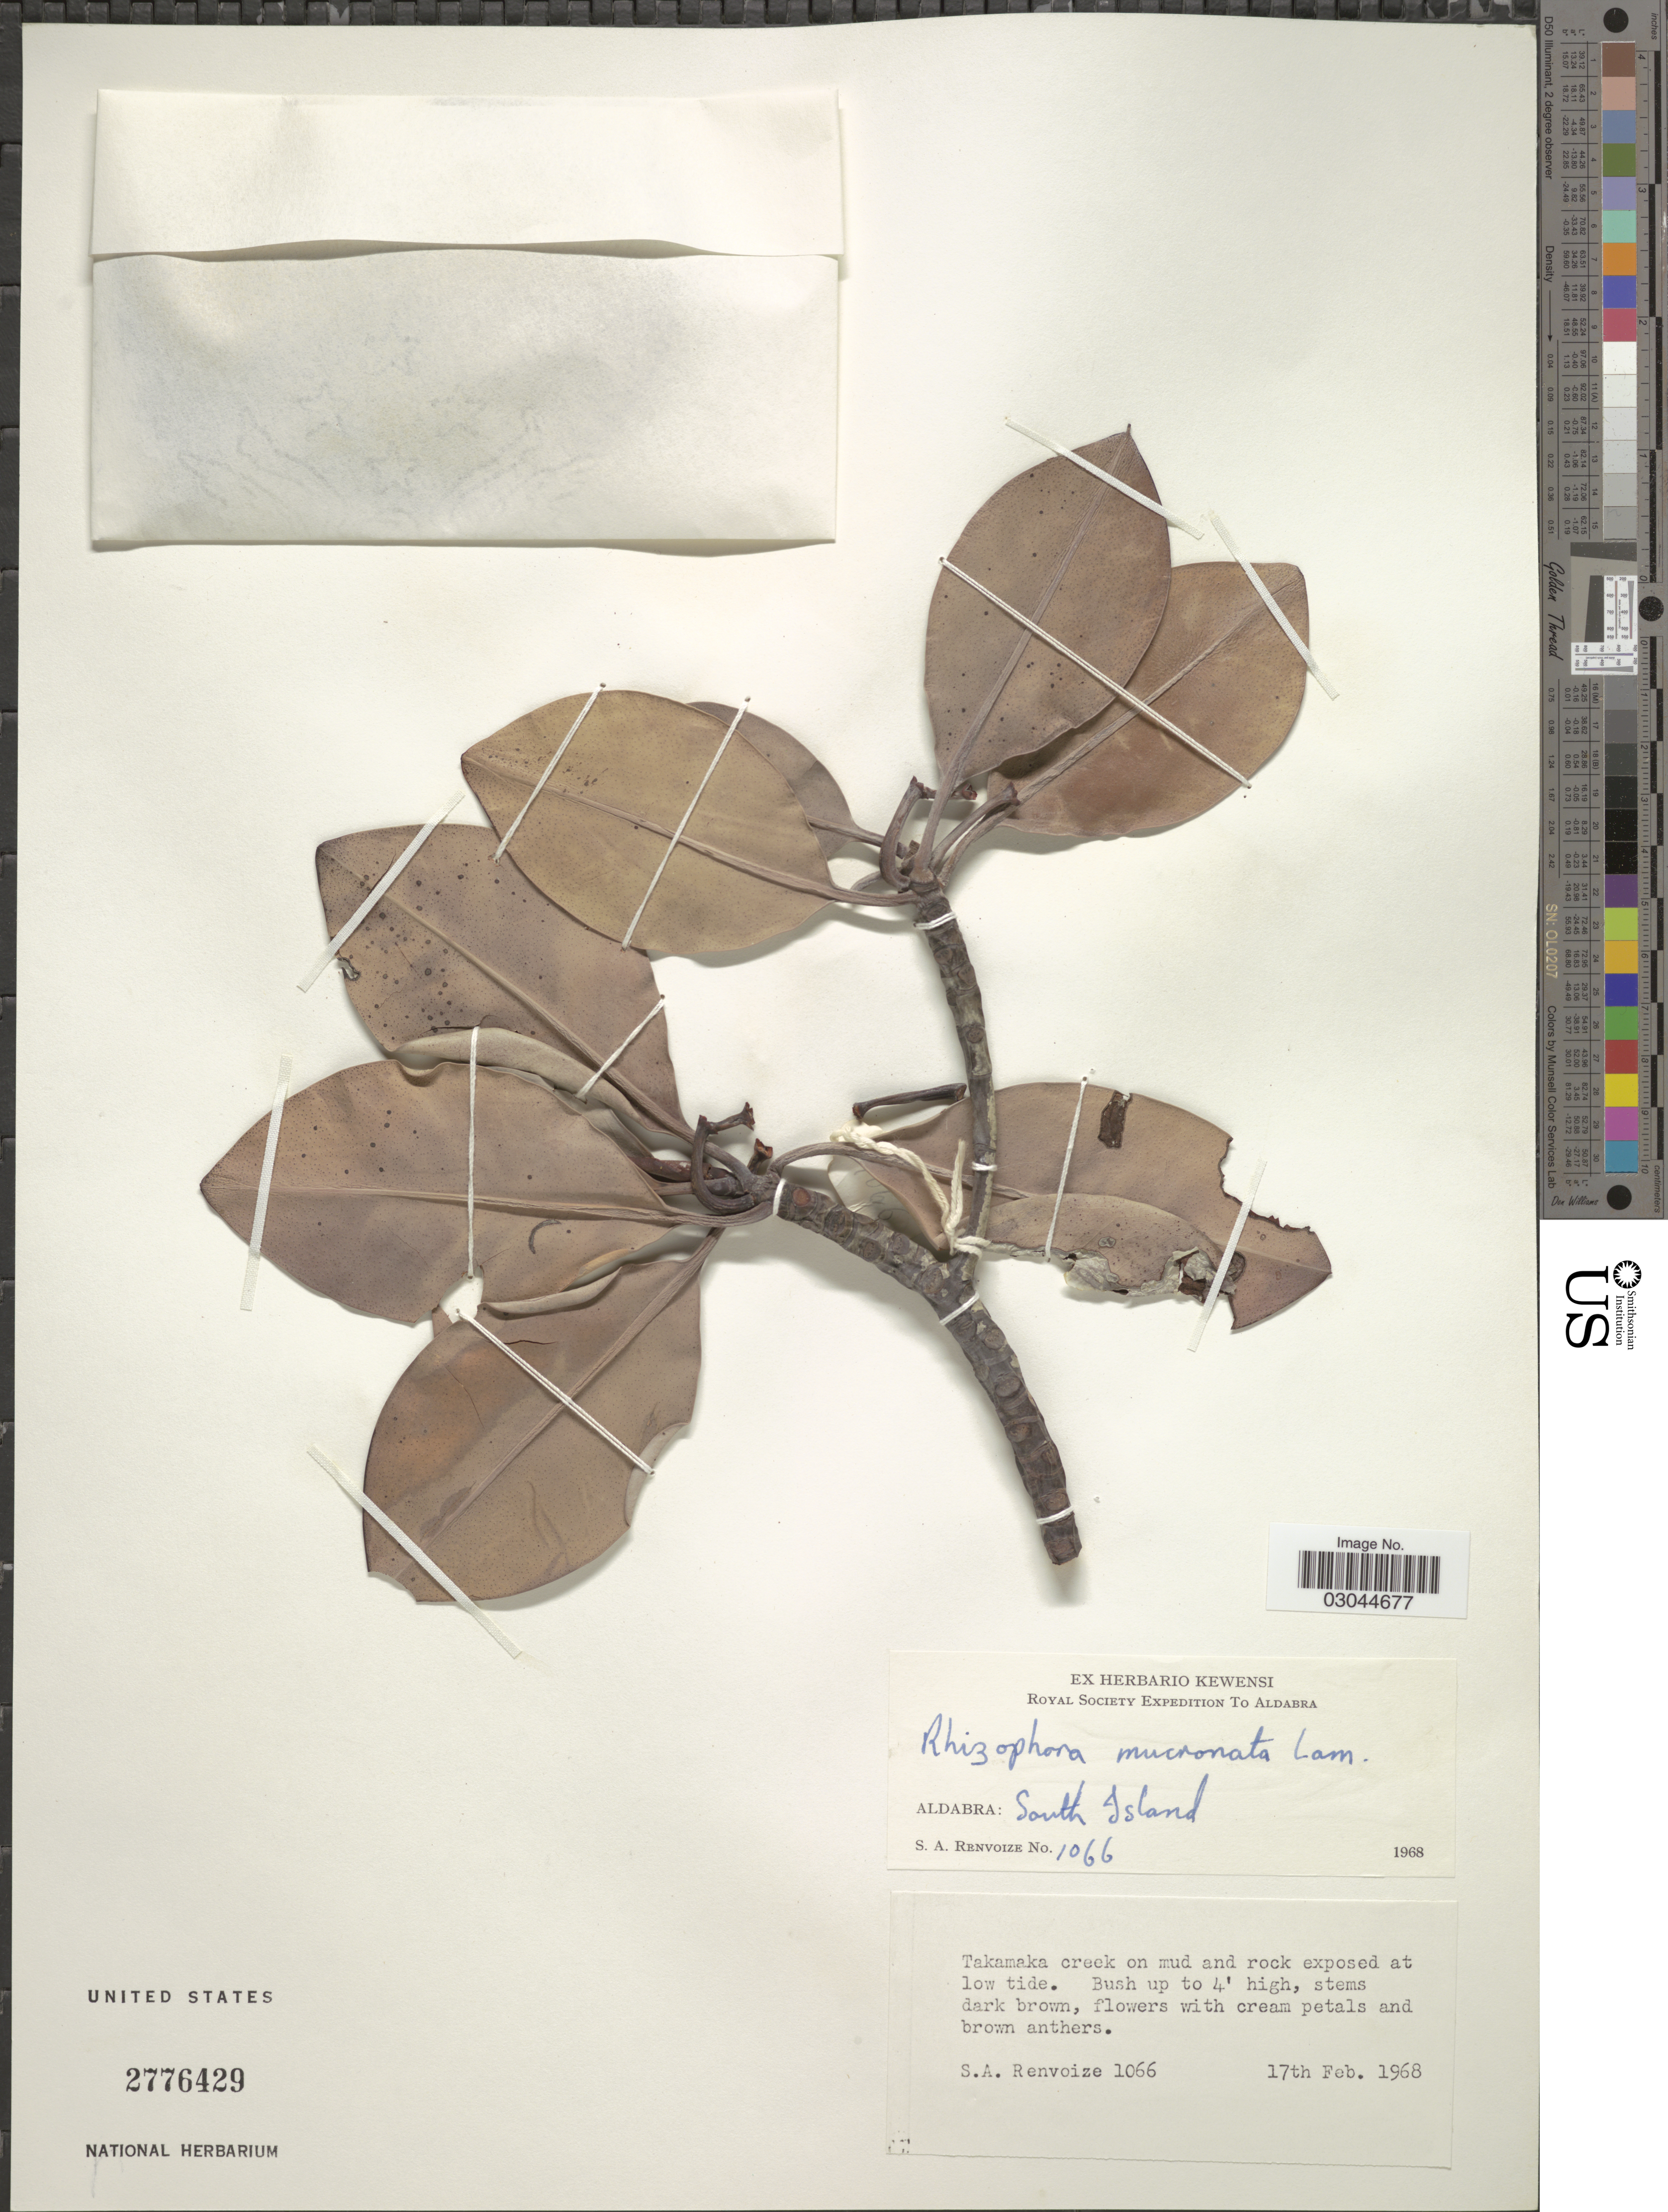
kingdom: Plantae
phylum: Tracheophyta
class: Magnoliopsida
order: Malpighiales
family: Rhizophoraceae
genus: Rhizophora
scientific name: Rhizophora mucronata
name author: Lam.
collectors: S. A. Renvoize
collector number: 1066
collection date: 1968-02-17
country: Seychelles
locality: Aldabra: South Island. Takamaka creek on mud and rock exposed at low tide.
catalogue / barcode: US 2776429